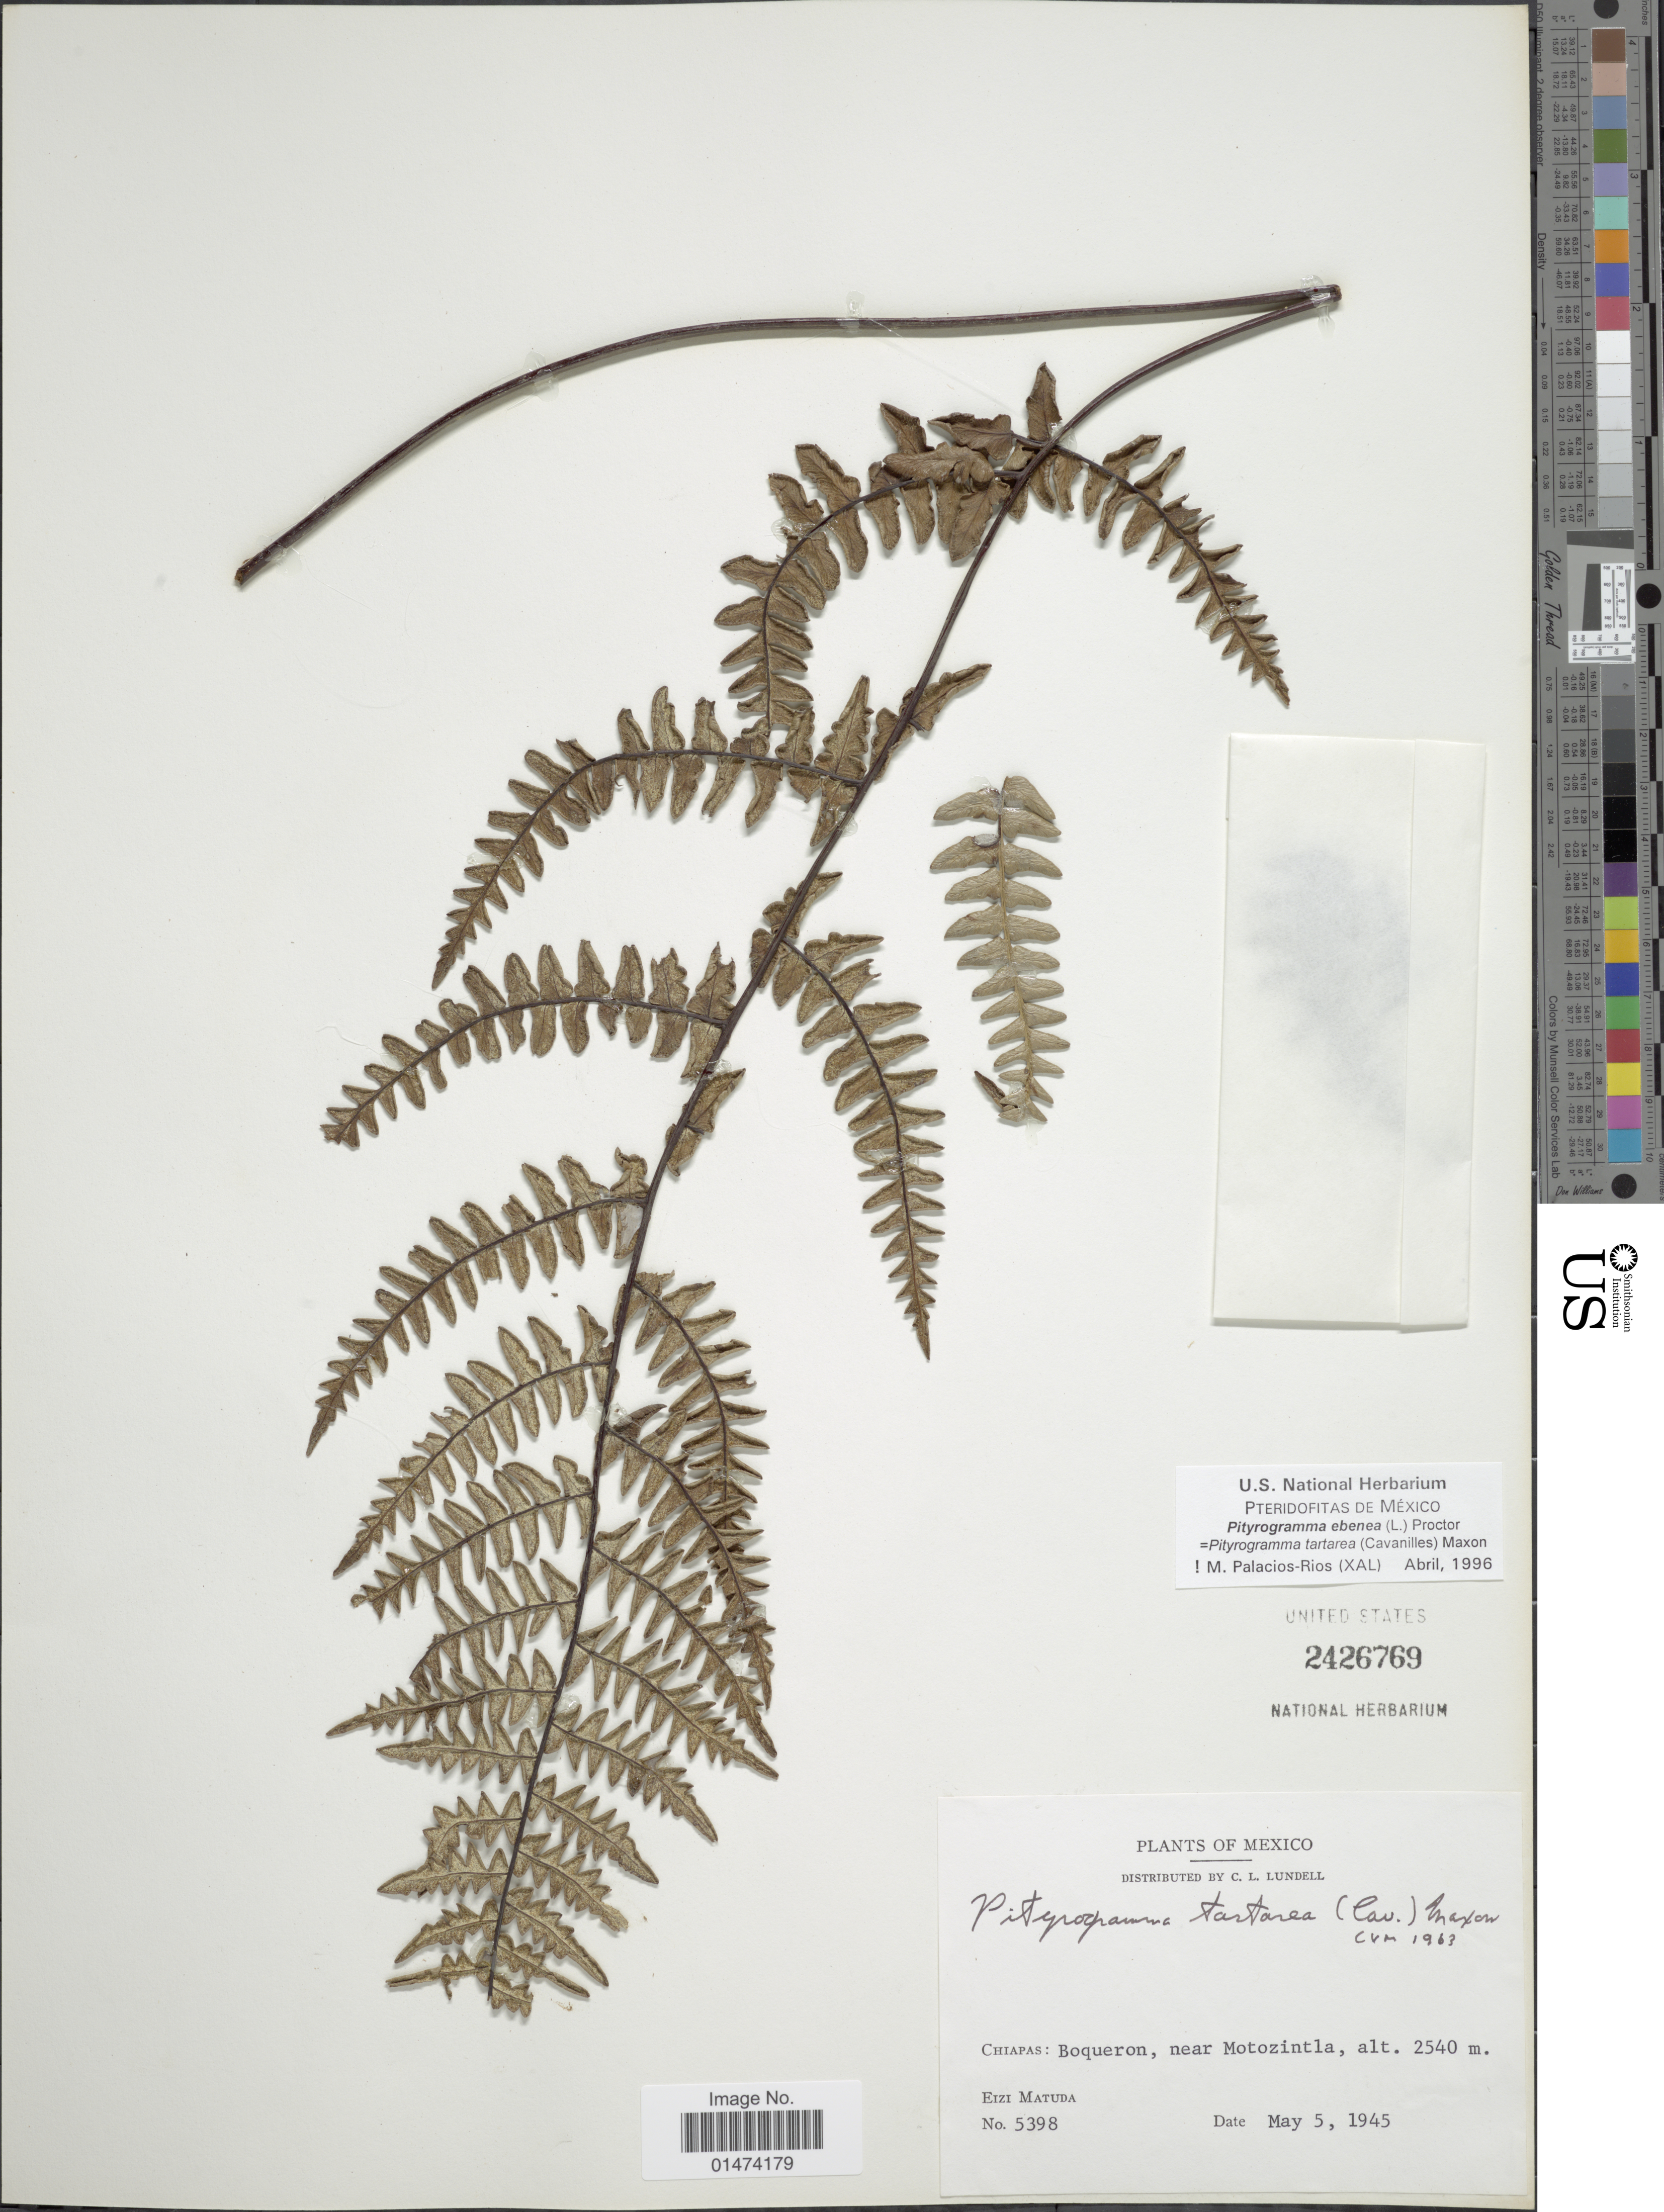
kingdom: Plantae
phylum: Tracheophyta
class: Polypodiopsida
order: Polypodiales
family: Pteridaceae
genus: Pityrogramma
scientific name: Pityrogramma tartarea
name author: (Cav.) Maxon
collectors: E. Matuda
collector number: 5398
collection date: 1945-05-05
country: Mexico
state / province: Chiapas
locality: Boqueron, near Motozintla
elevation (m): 2540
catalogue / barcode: US 2426769